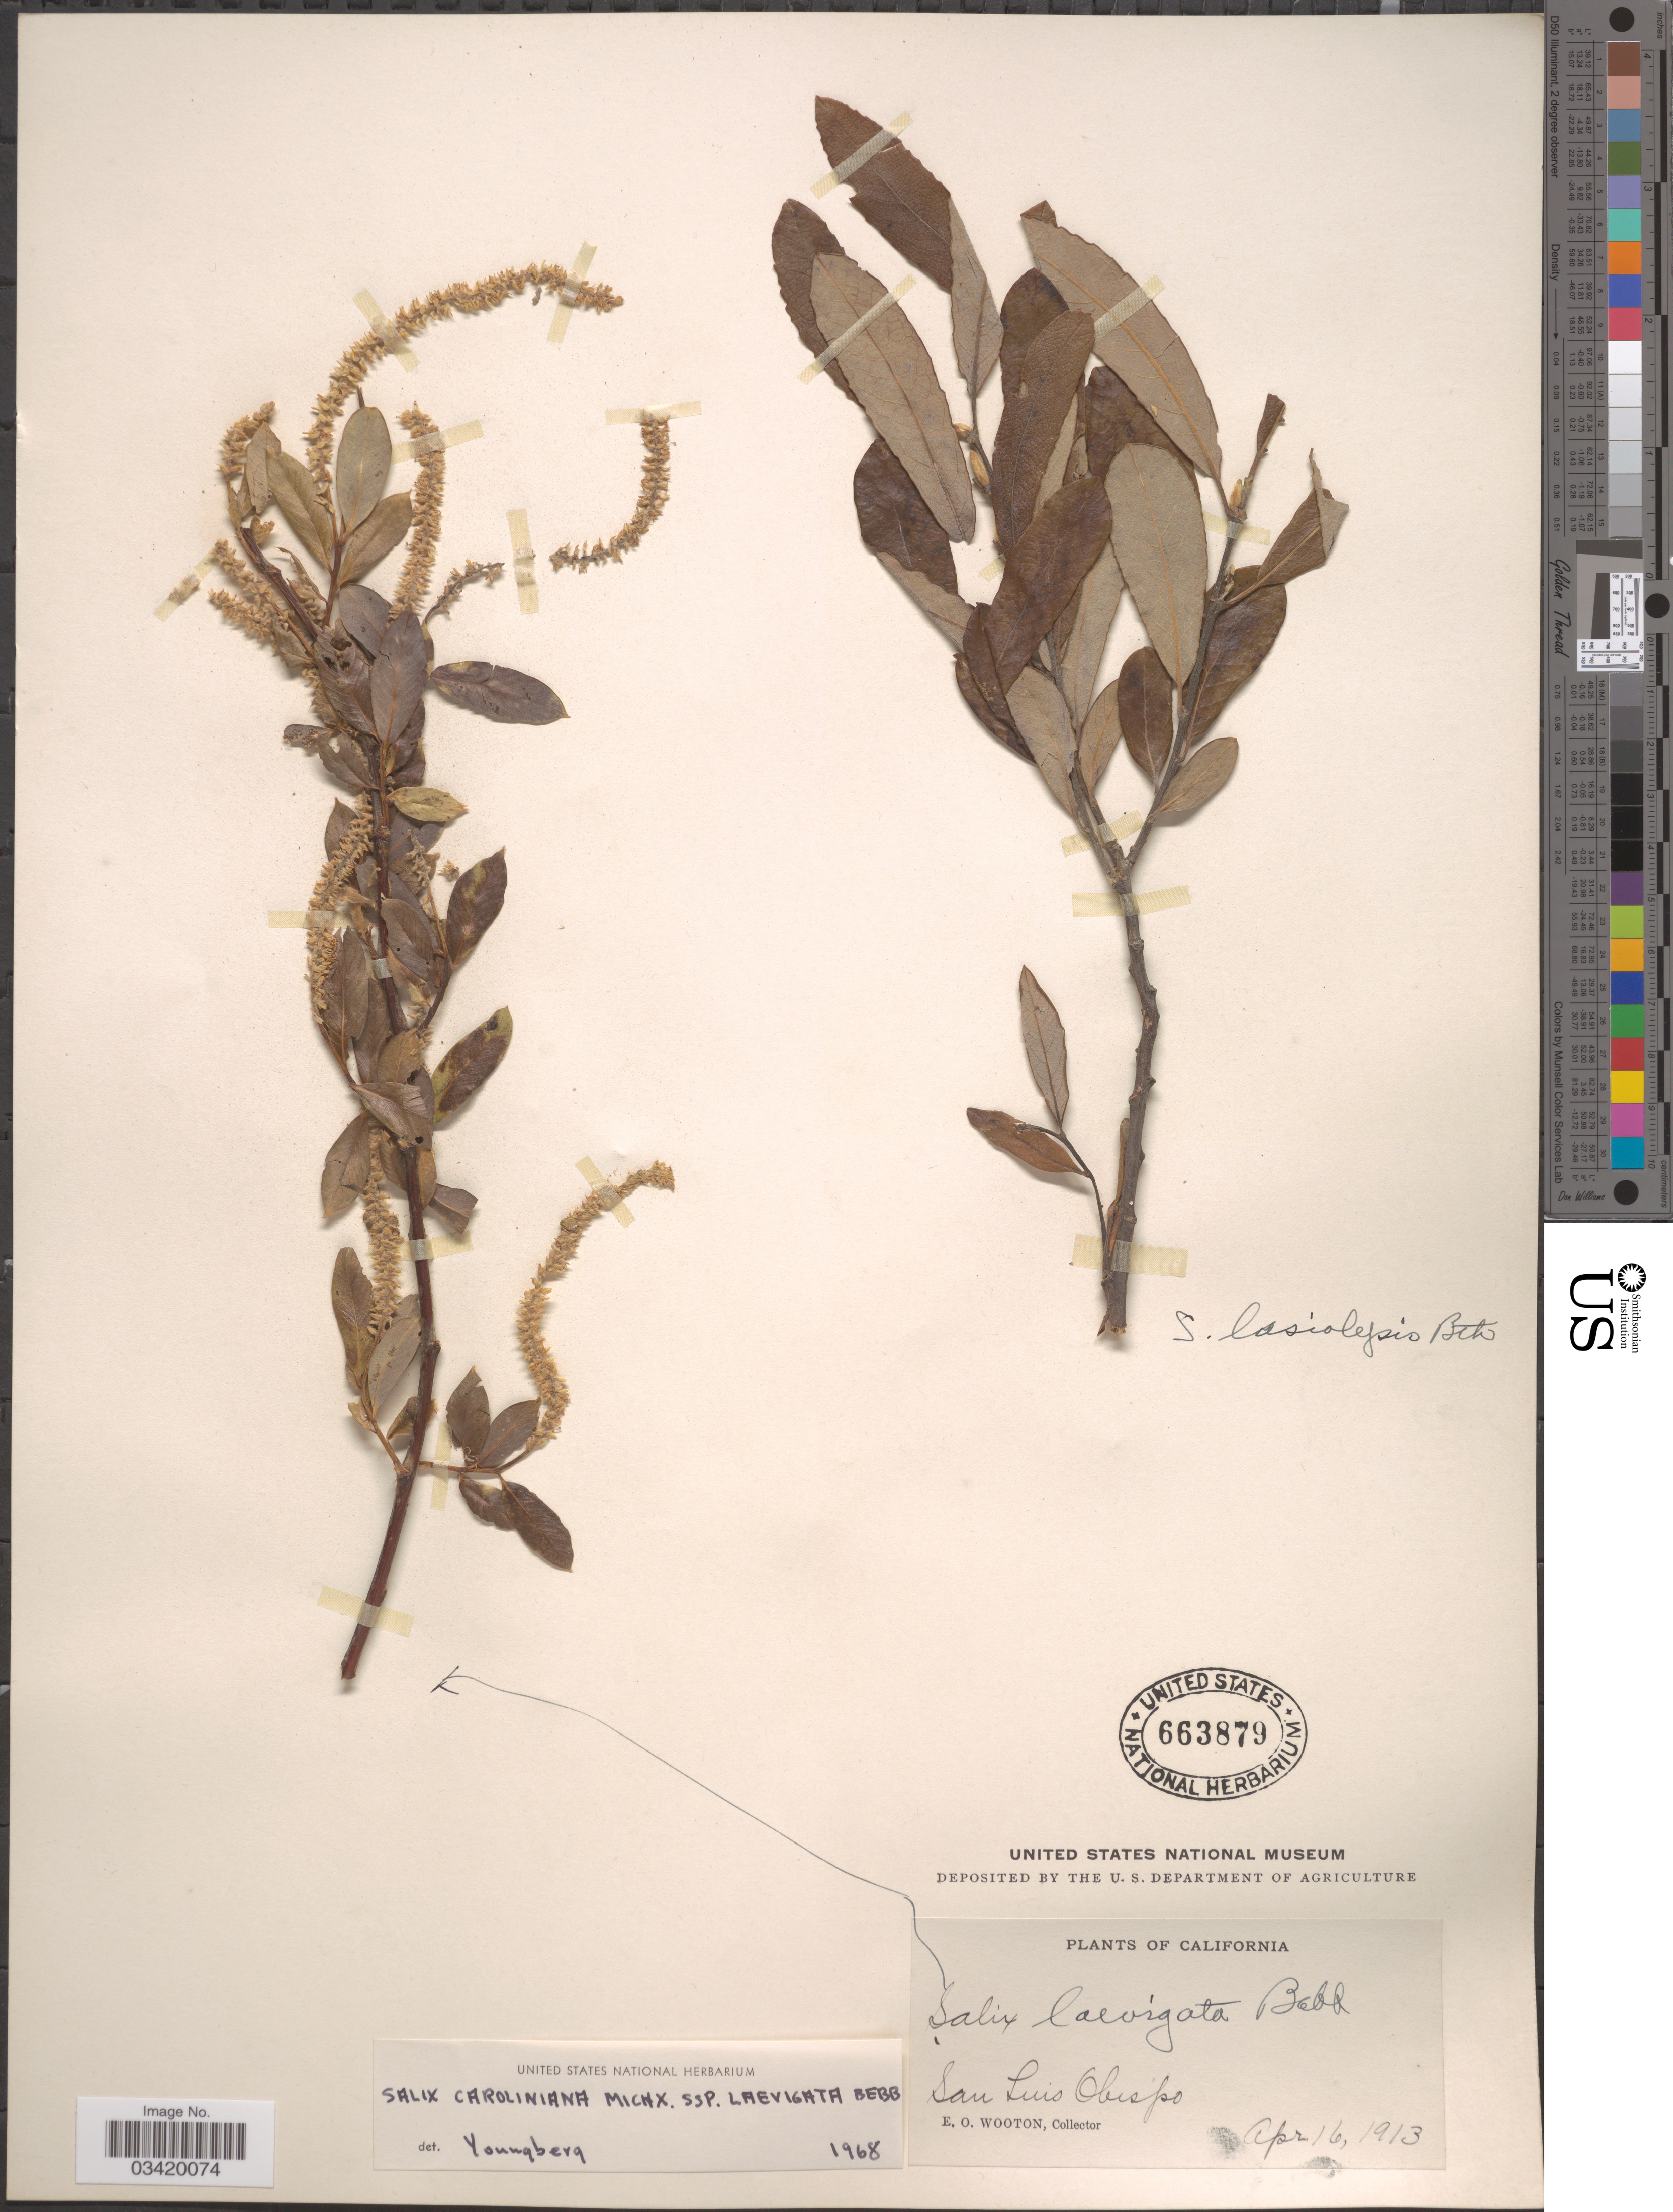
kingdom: Plantae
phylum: Tracheophyta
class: Magnoliopsida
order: Malpighiales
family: Salicaceae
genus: Salix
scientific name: Salix caroliniana subsp. laevigata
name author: Bebb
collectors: E. O. Wooton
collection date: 1913-04-16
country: United States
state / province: California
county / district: San Luis Obispo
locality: San Luis Obispo.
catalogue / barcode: US 663879